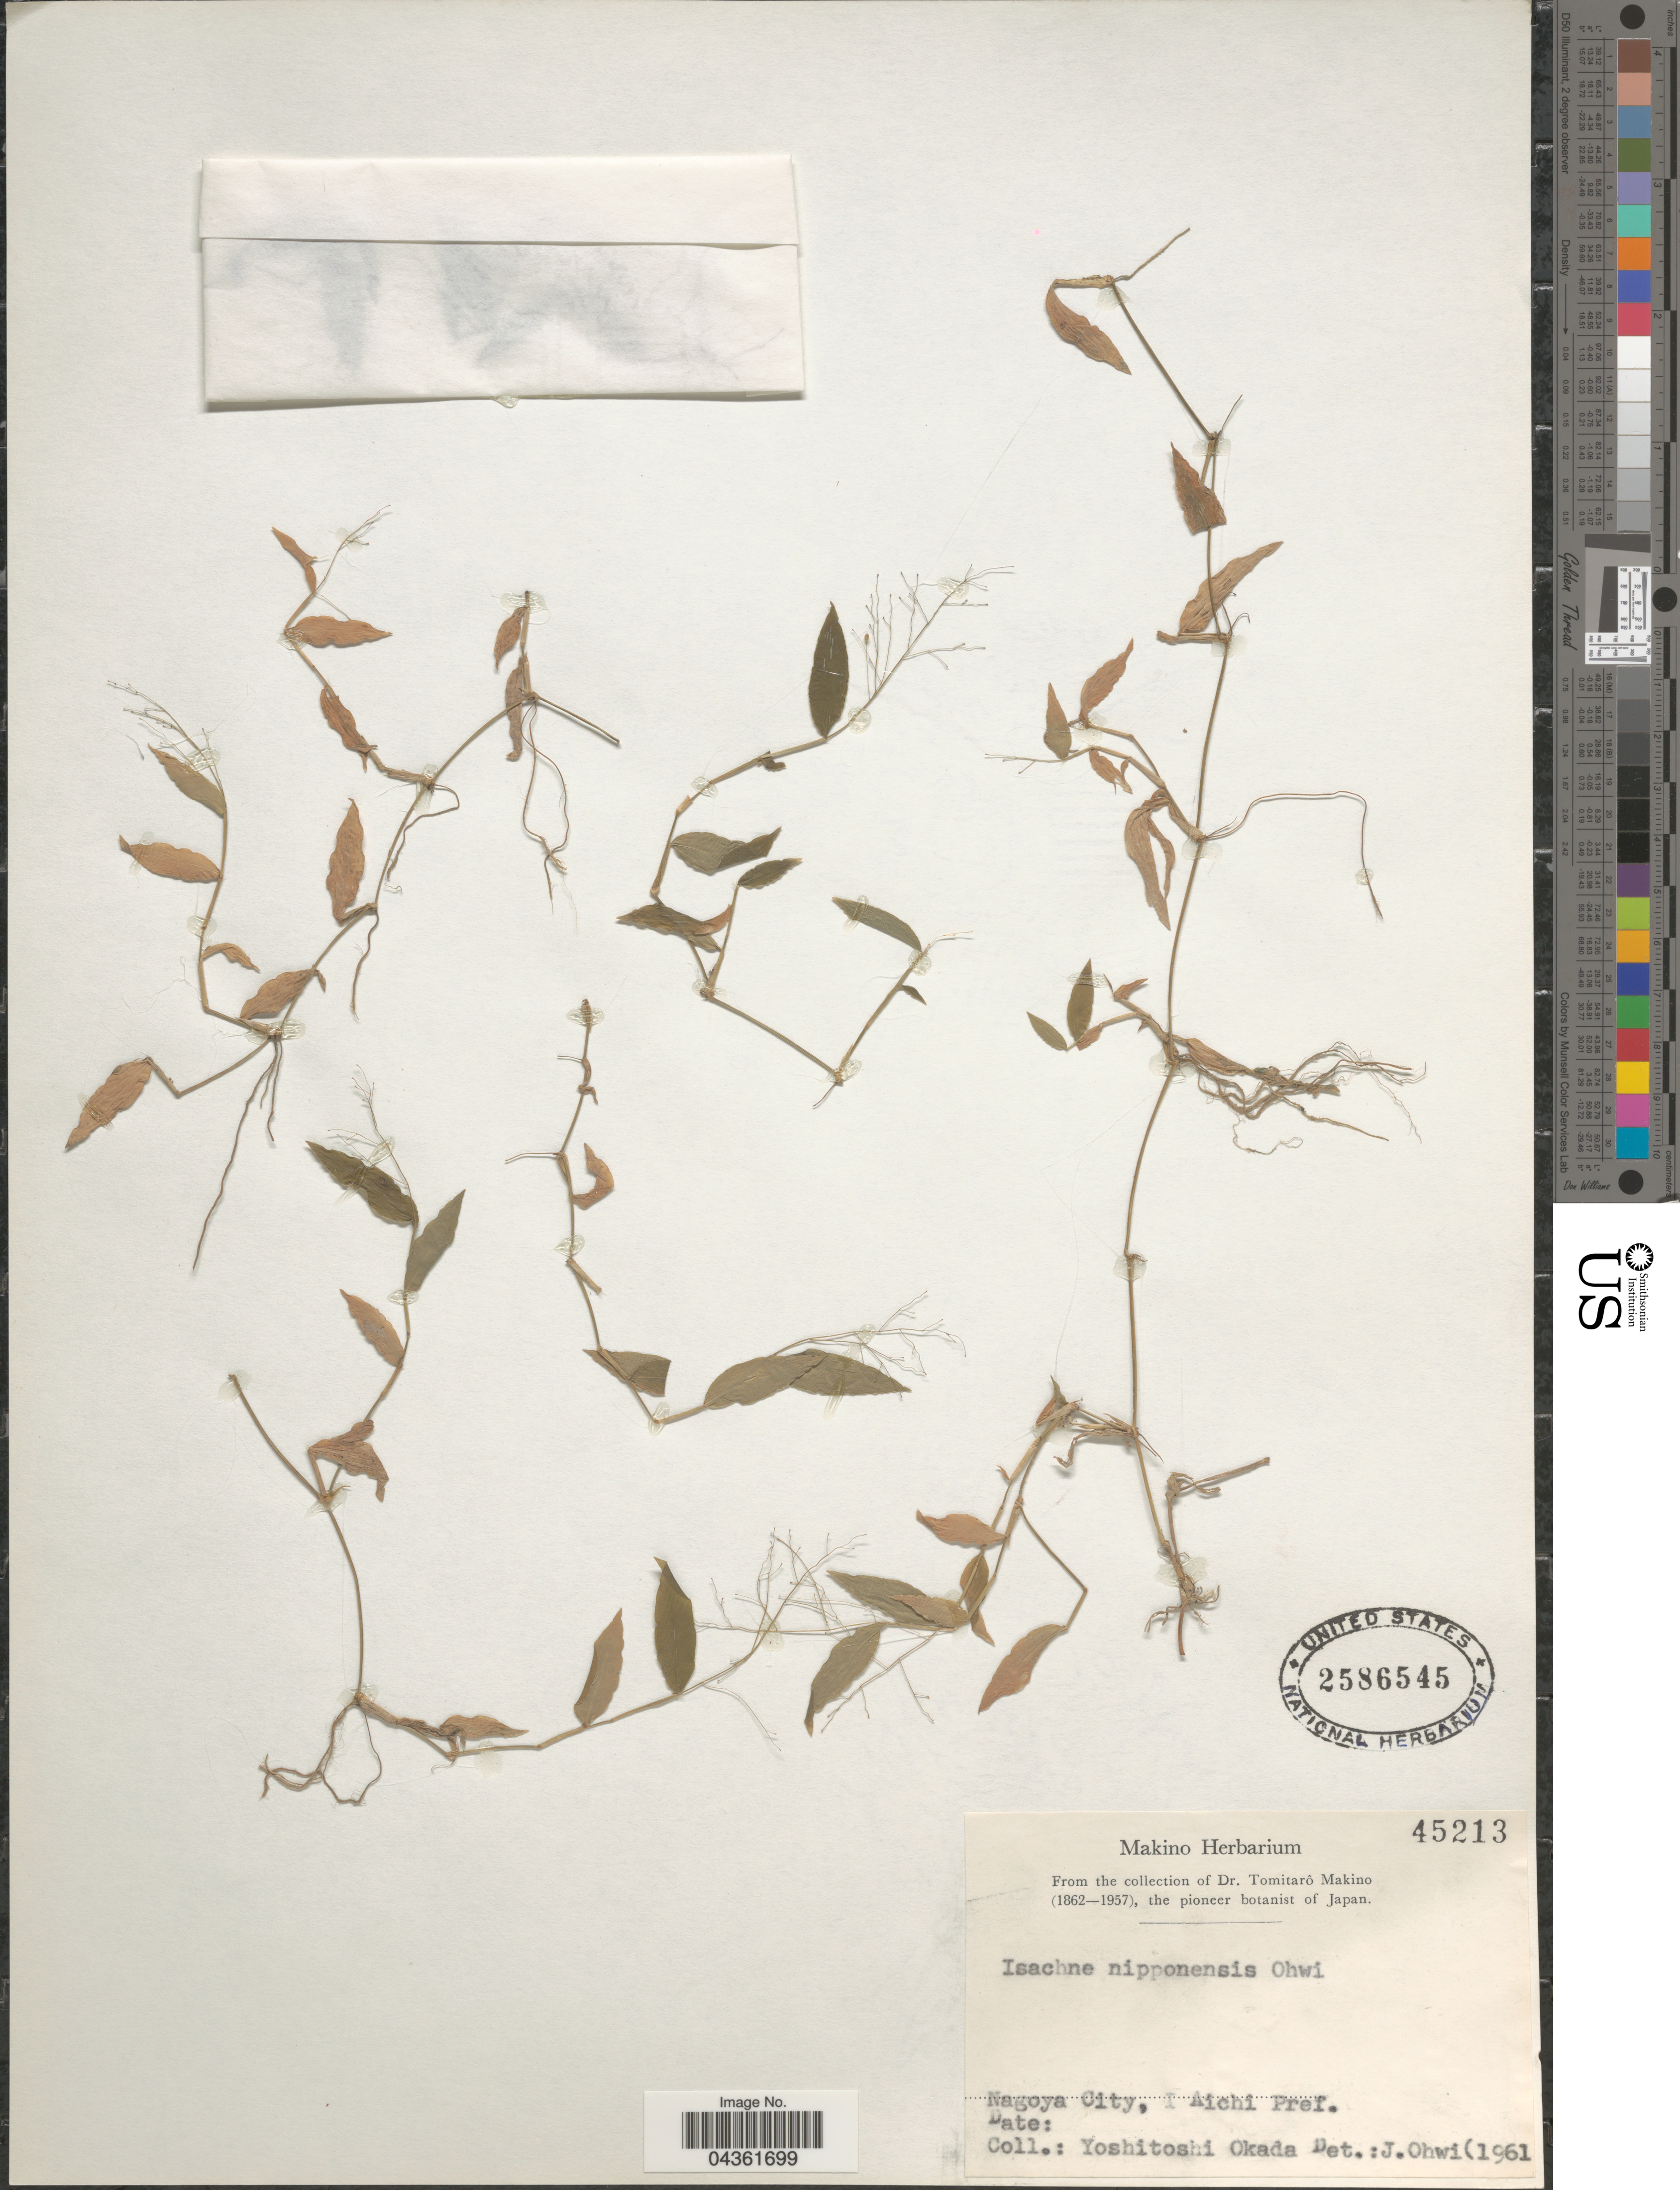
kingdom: Plantae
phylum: Tracheophyta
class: Liliopsida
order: Poales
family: Poaceae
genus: Isachne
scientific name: Isachne nipponensis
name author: Ohwi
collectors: Y. Okada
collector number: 45213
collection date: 1862/1957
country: Japan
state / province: Aiti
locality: Nagoya City, Aichi Pref.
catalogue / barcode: US 2586545